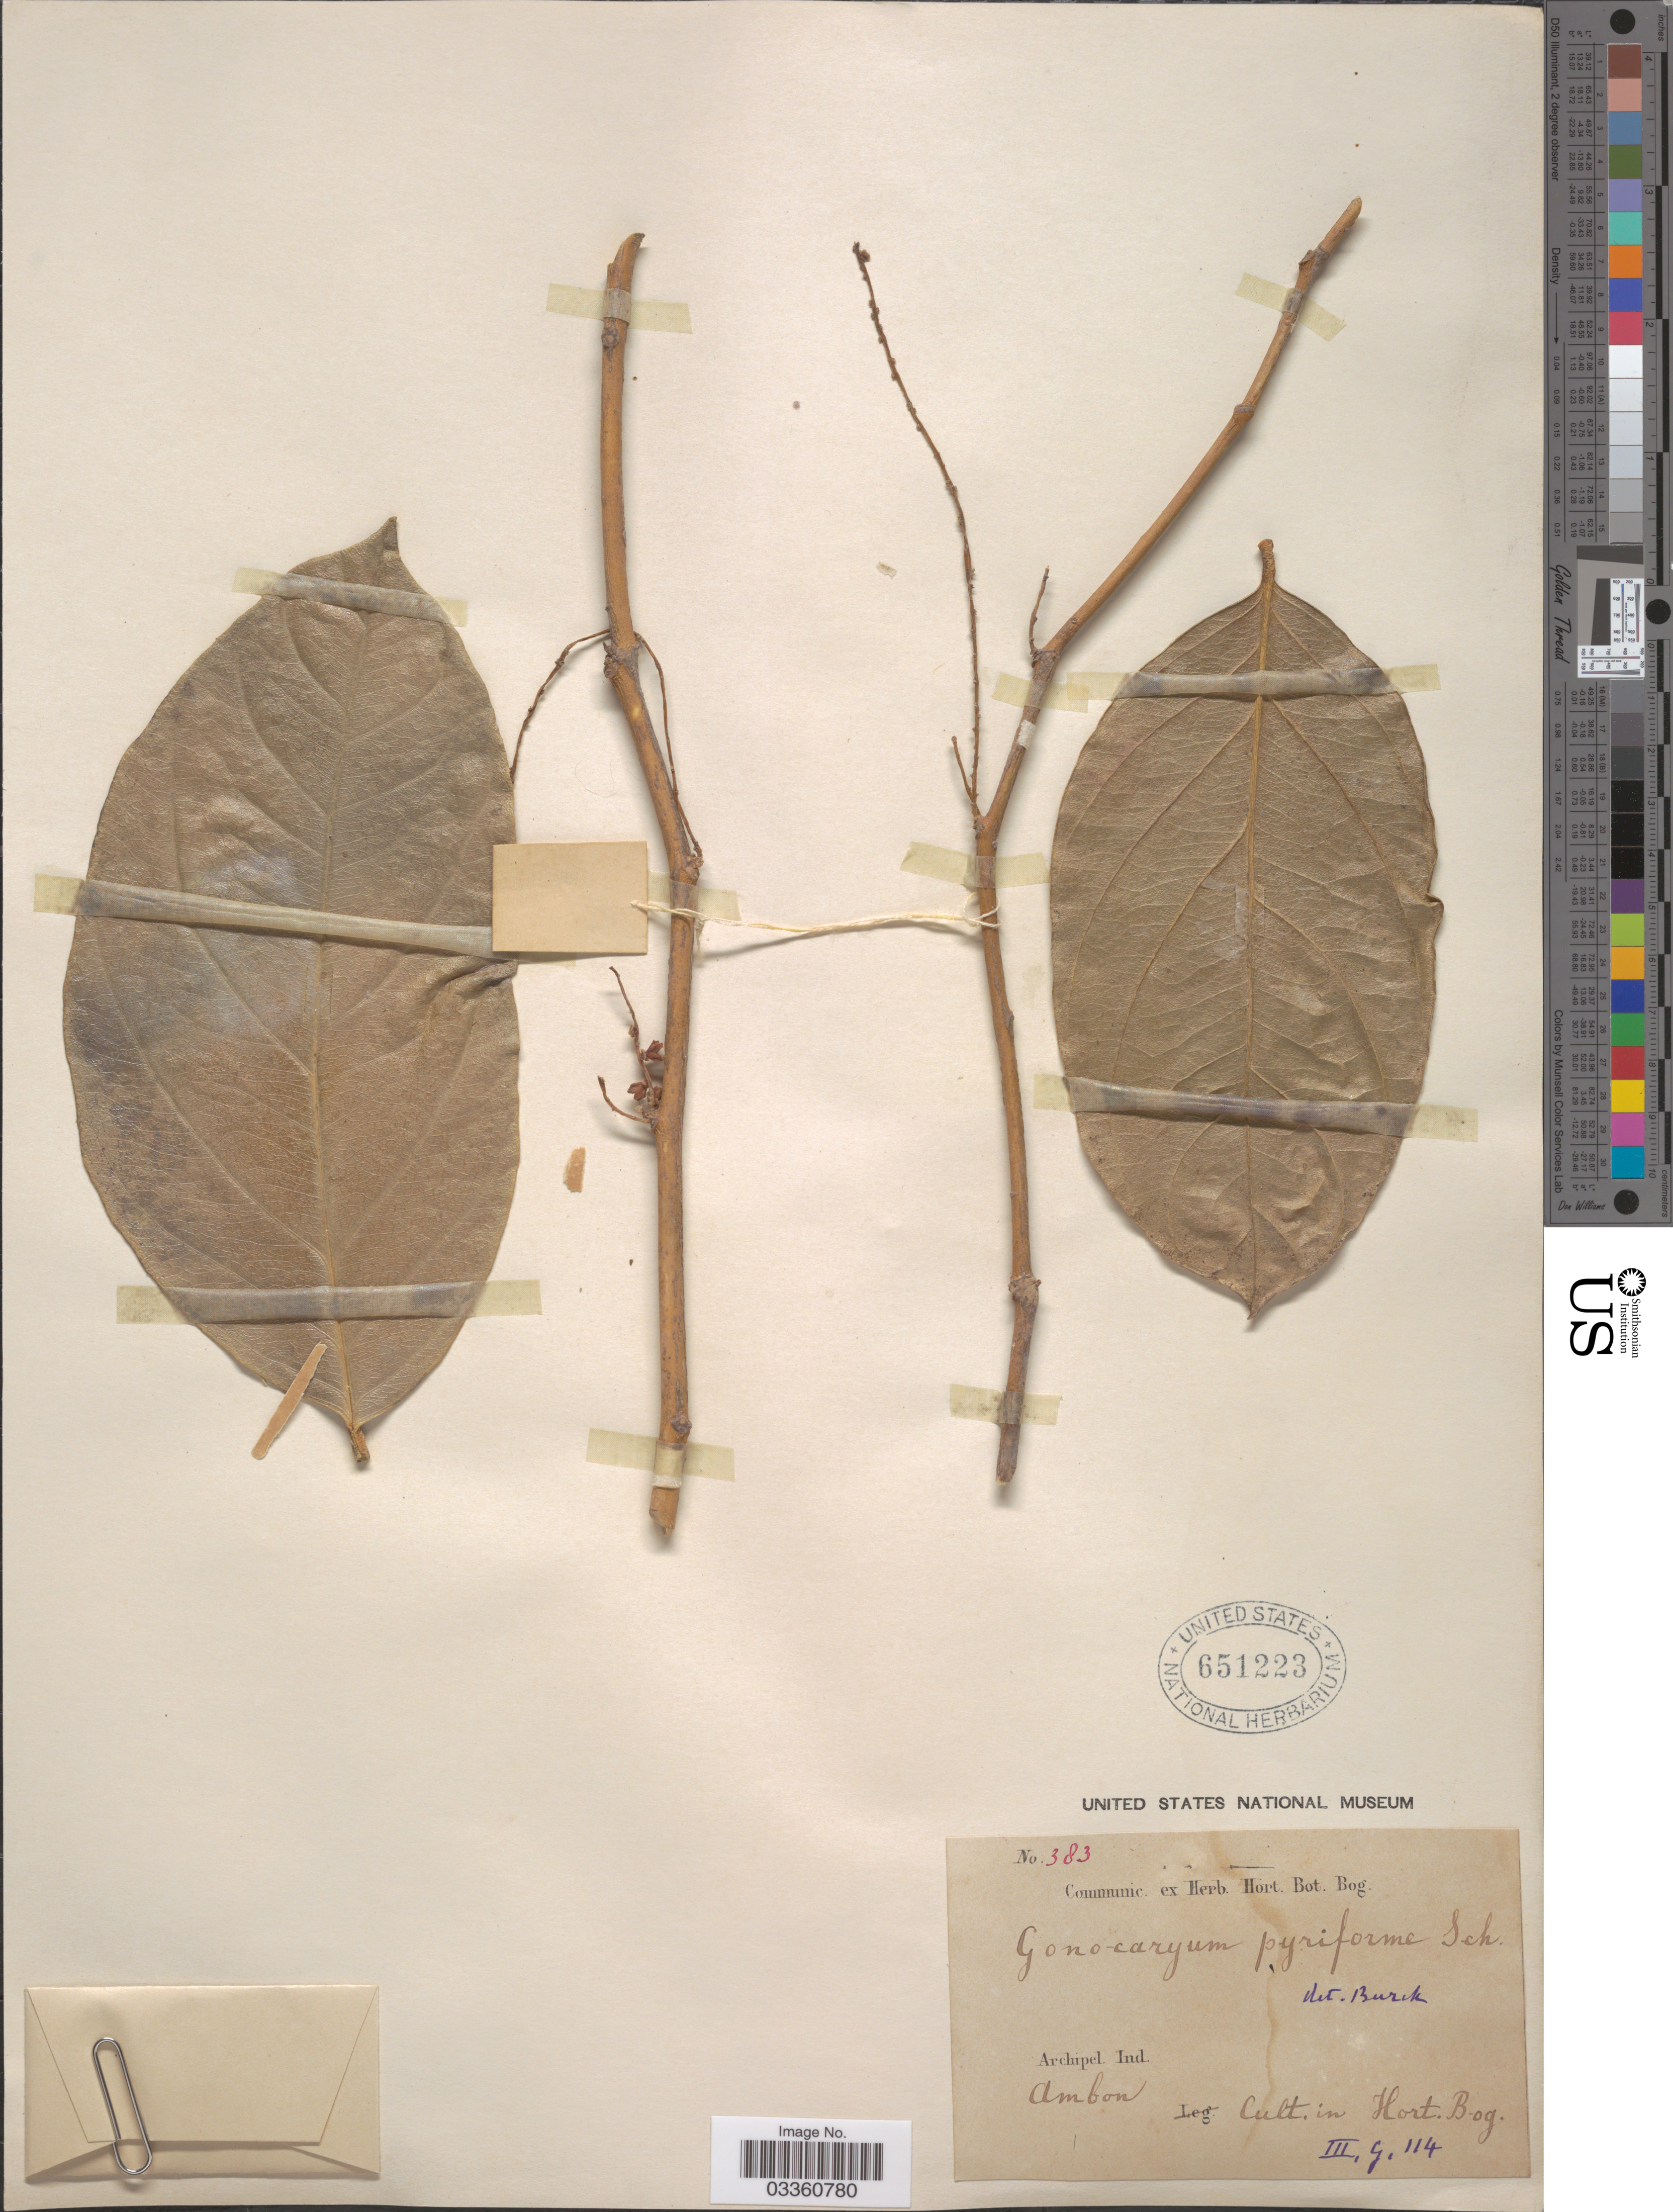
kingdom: Plantae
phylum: Tracheophyta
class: Magnoliopsida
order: Cardiopteridales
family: Cardiopteridaceae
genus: Gonocaryum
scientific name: Gonocaryum litorale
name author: (Blume) Sleumer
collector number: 383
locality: Cult. in Hort Bog. III, G, 114.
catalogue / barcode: US 651223